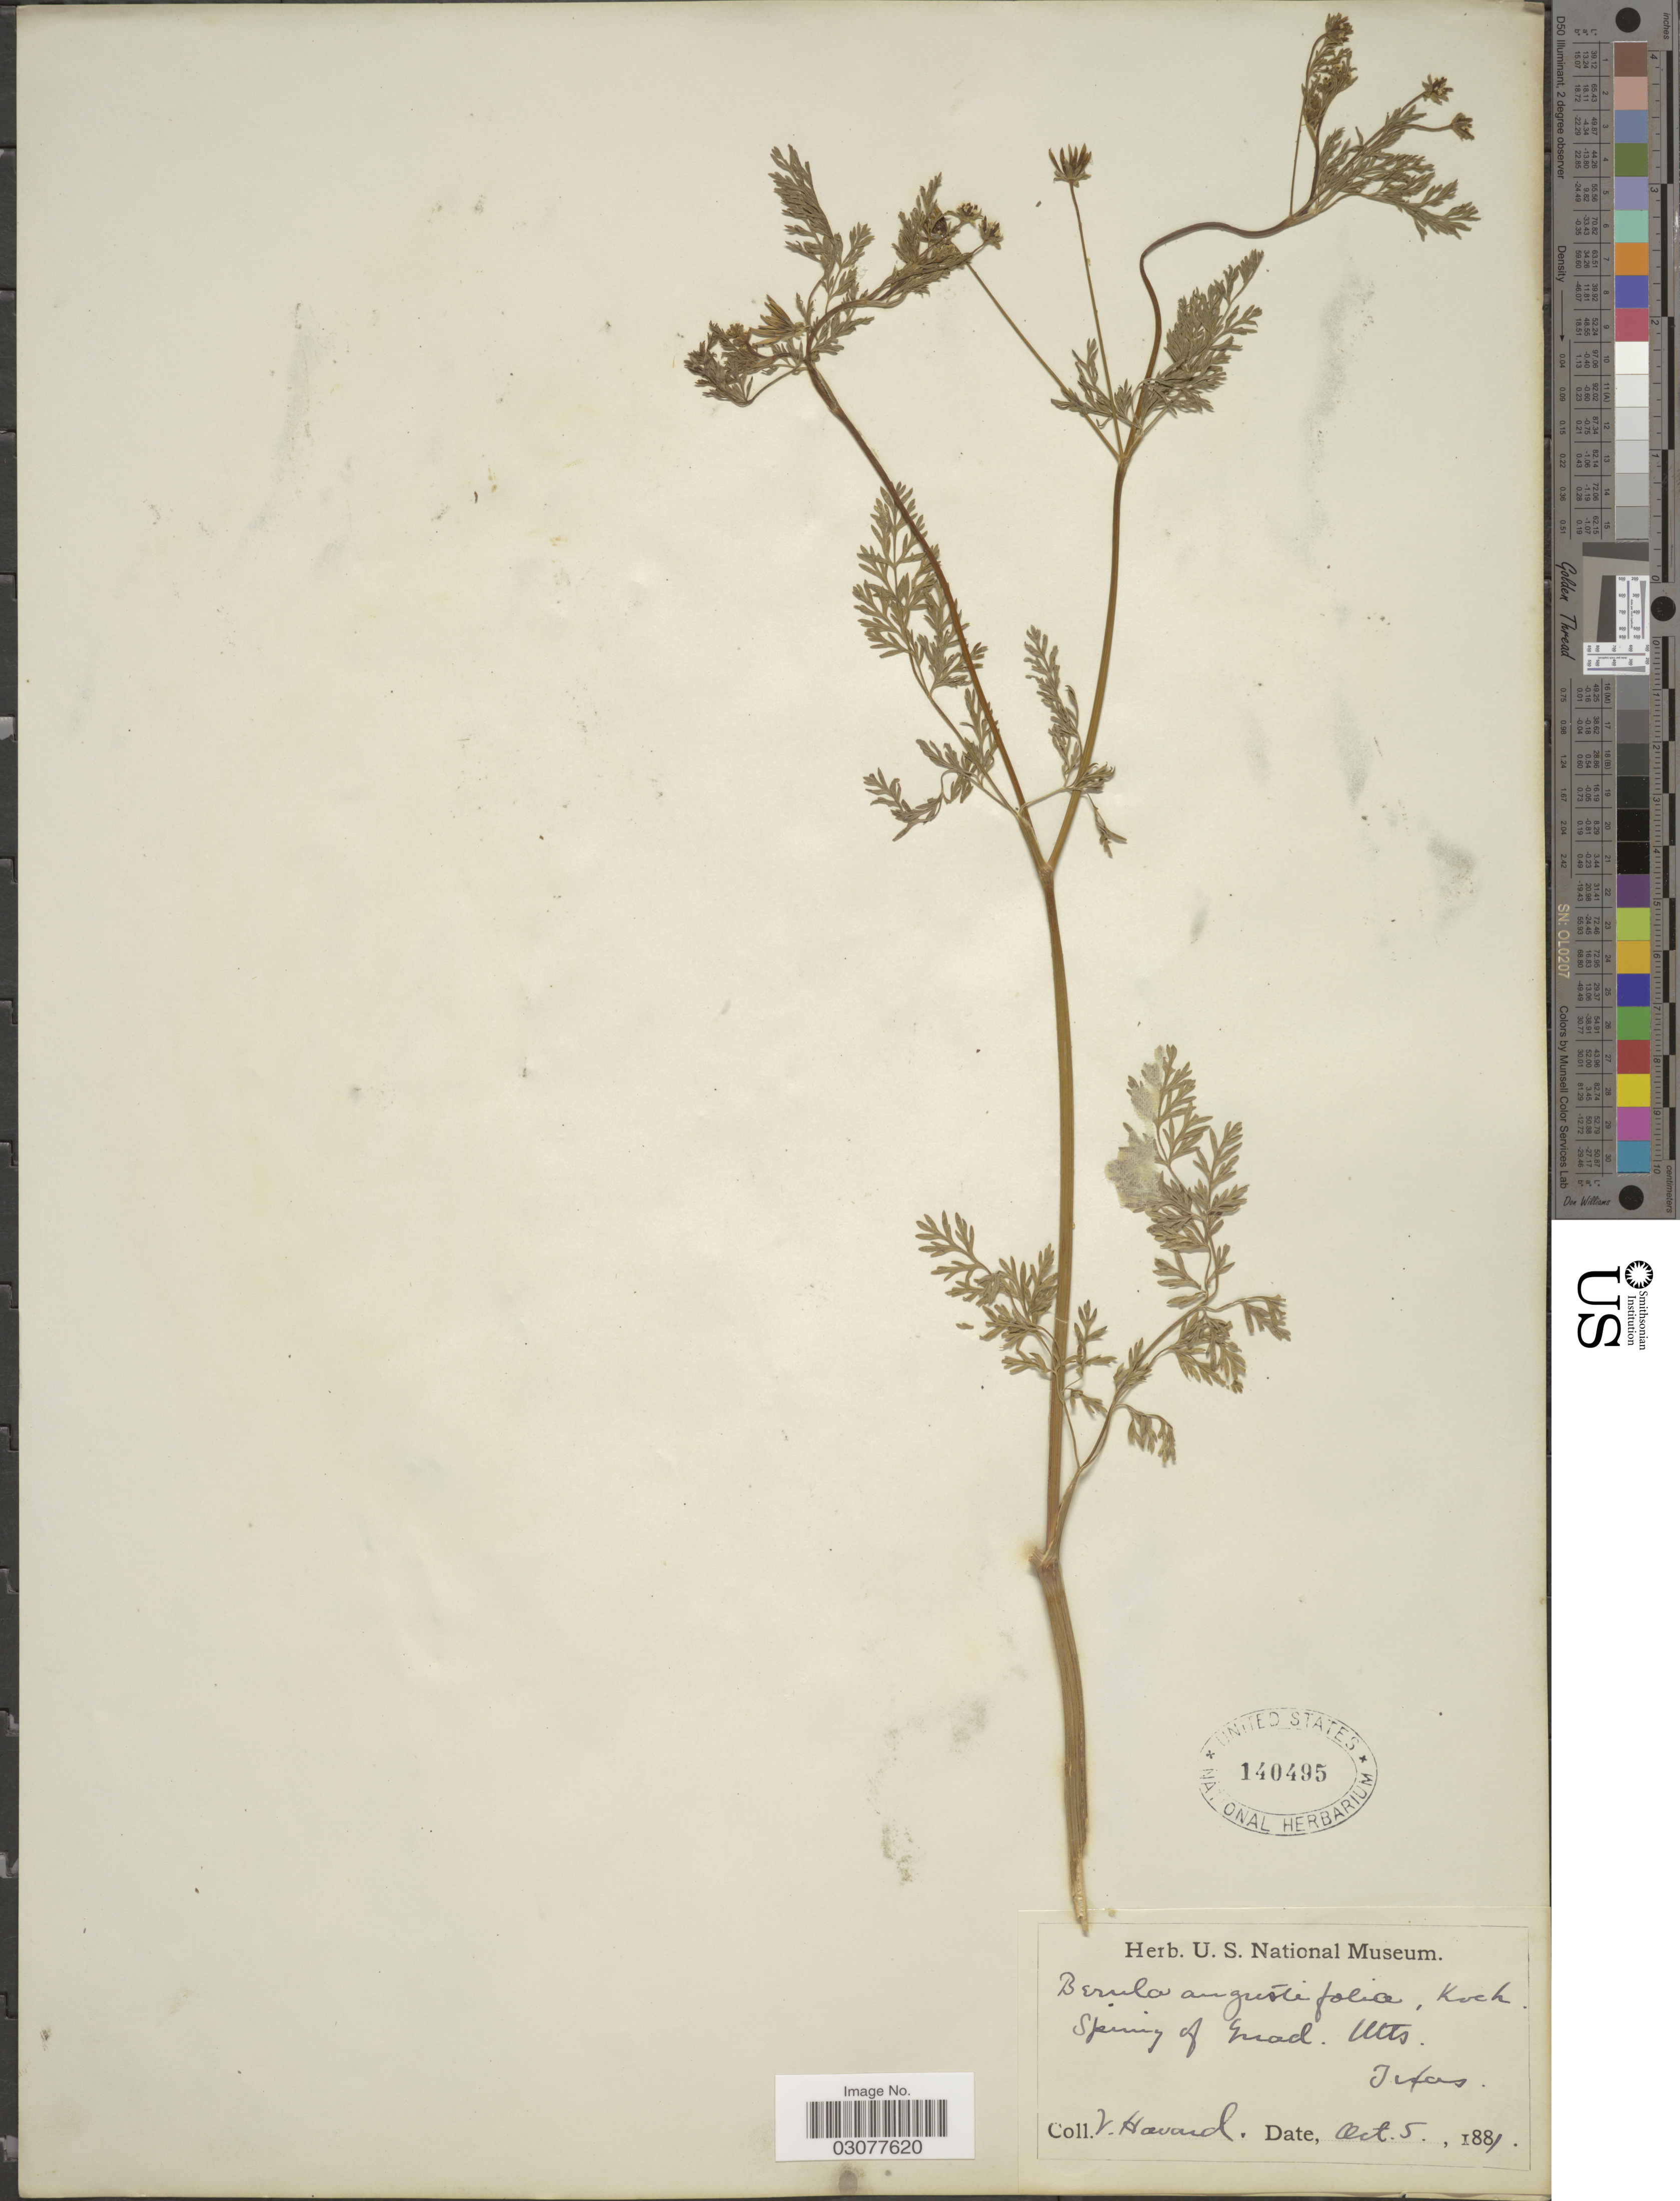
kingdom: Plantae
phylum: Tracheophyta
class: Magnoliopsida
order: Apiales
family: Apiaceae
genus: Chaerophyllum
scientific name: Chaerophyllum texanum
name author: J.M. Coult. & Rose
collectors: V. Havard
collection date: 1881-10-05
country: United States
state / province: Texas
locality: Spring of Guad. Mts.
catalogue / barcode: US 140495